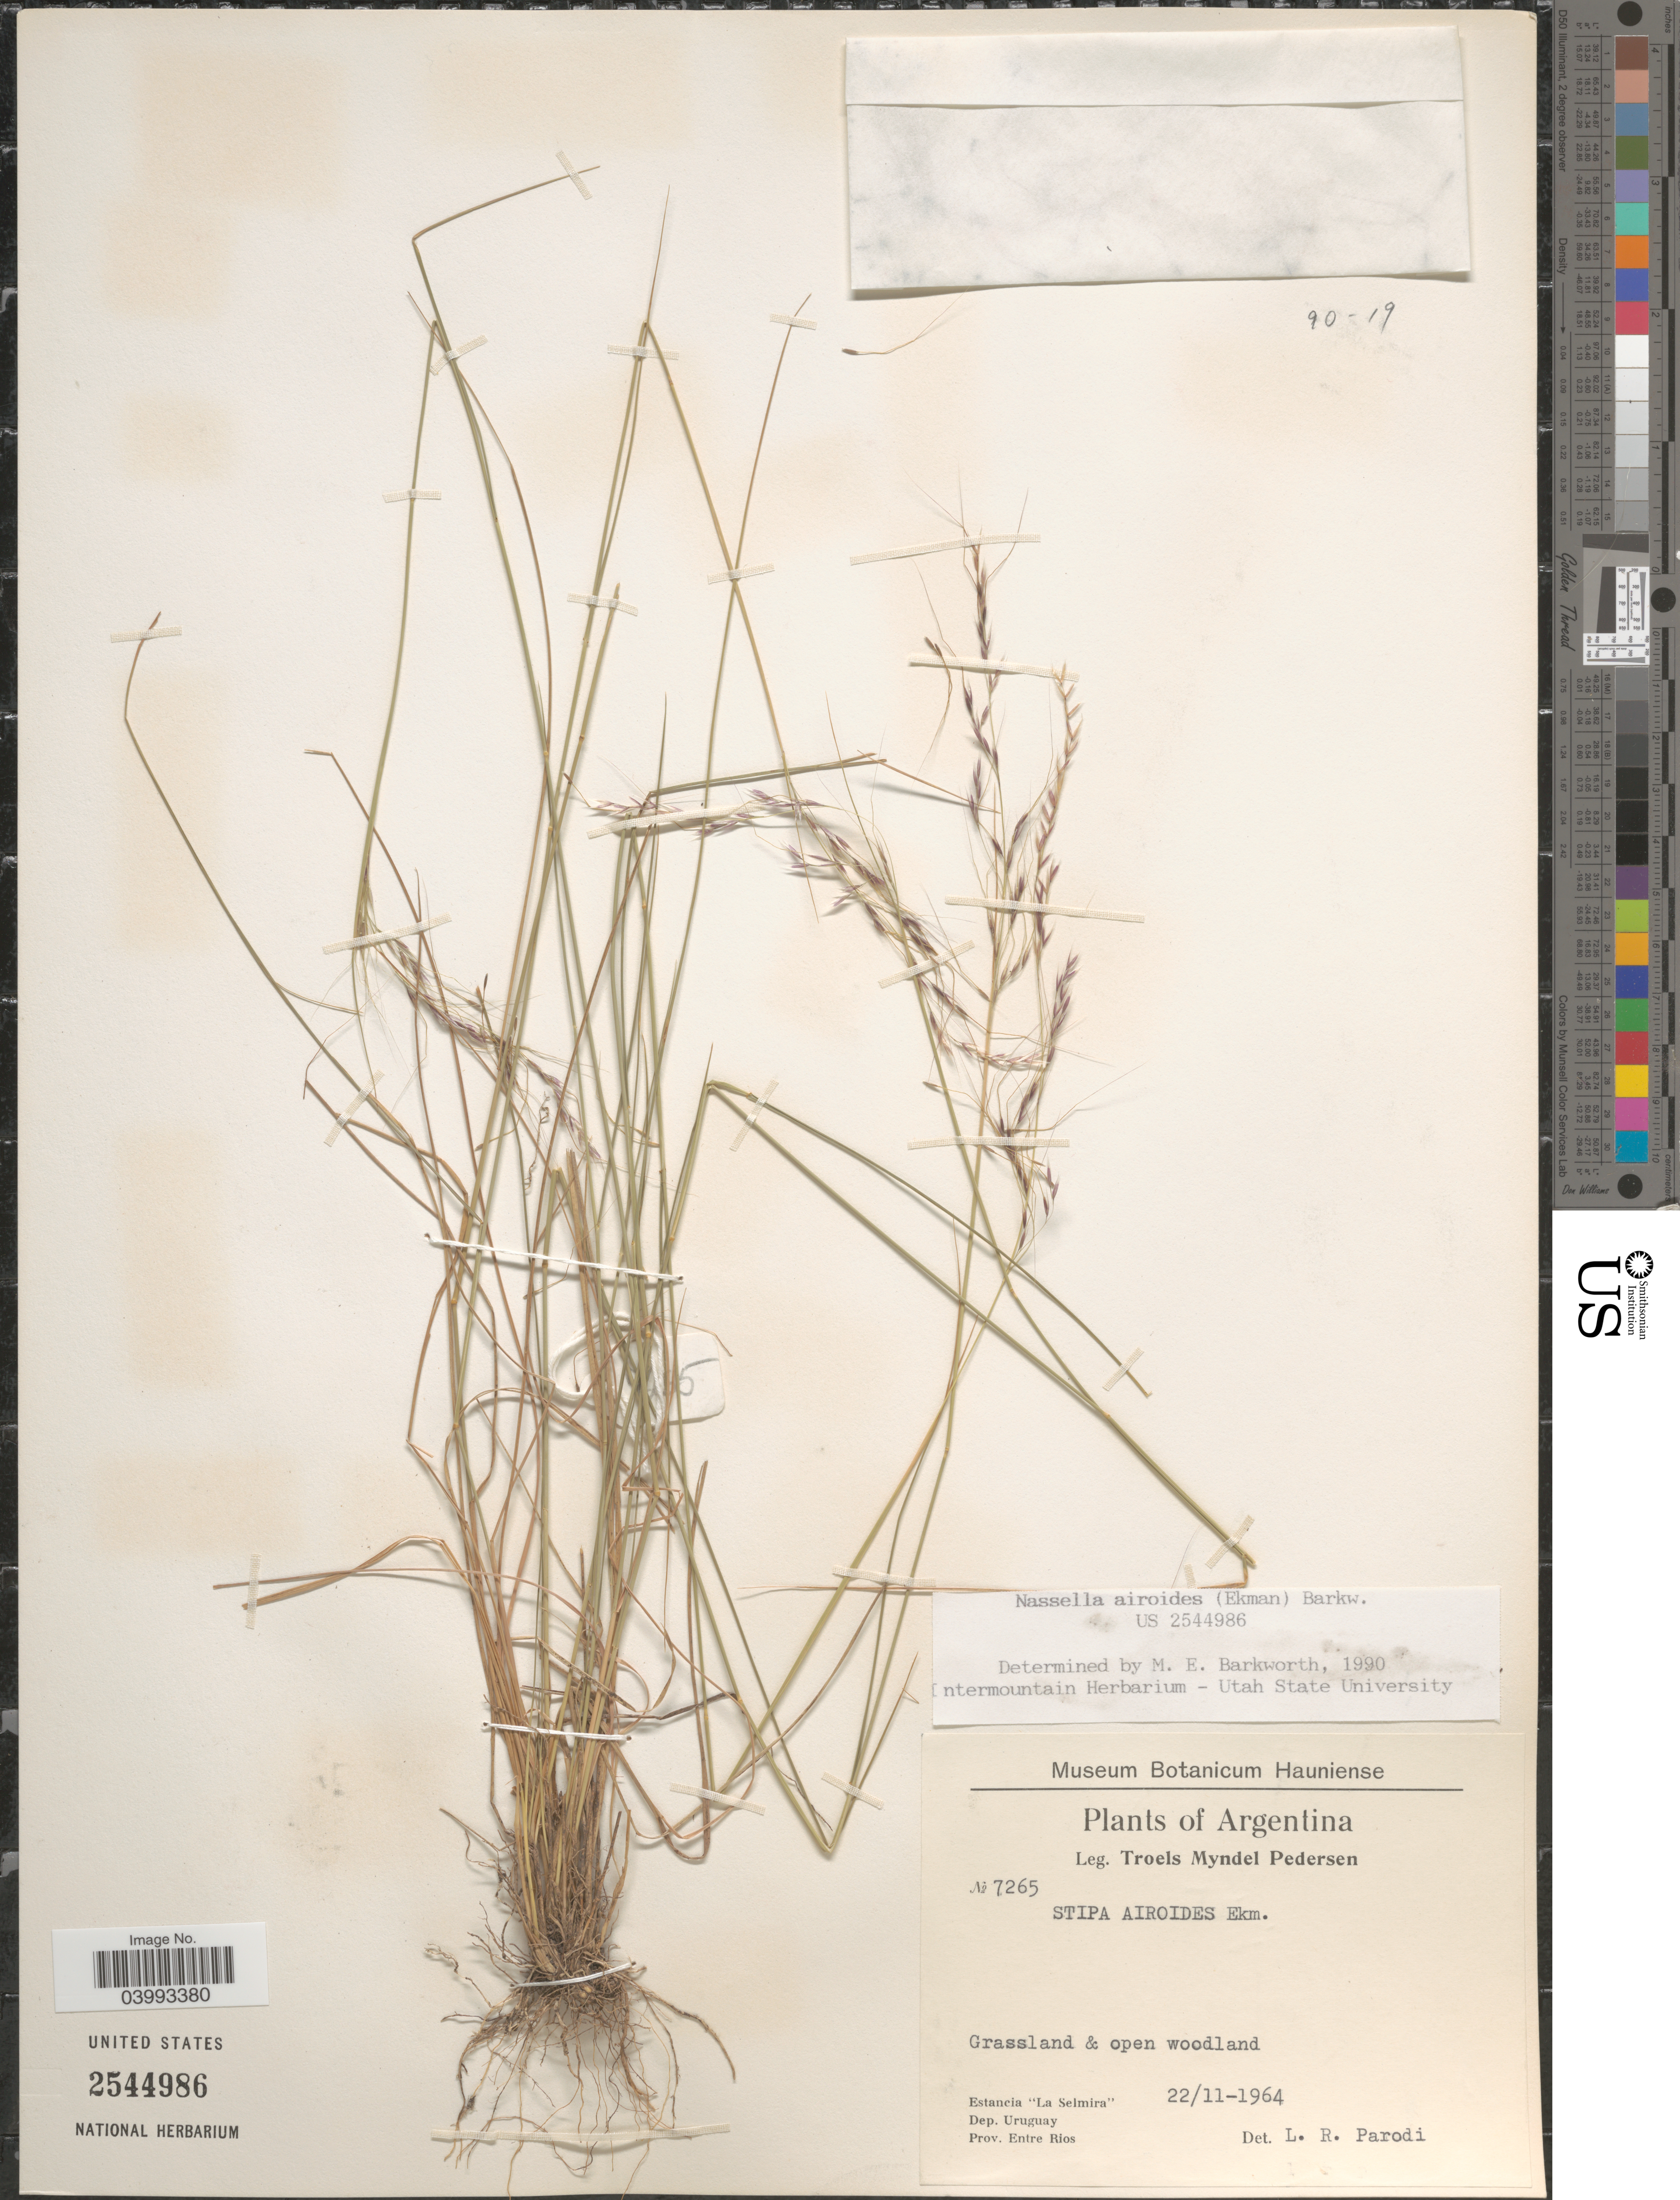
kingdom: Plantae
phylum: Tracheophyta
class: Liliopsida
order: Poales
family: Poaceae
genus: Nassella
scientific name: Nassella airoides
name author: (Ekman) Barkworth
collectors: T. Pederson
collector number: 7265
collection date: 1964-11-22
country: Argentina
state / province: Entre Rios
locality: Estancia "La Selmira". Dep. Uruguay.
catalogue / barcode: US 2544986